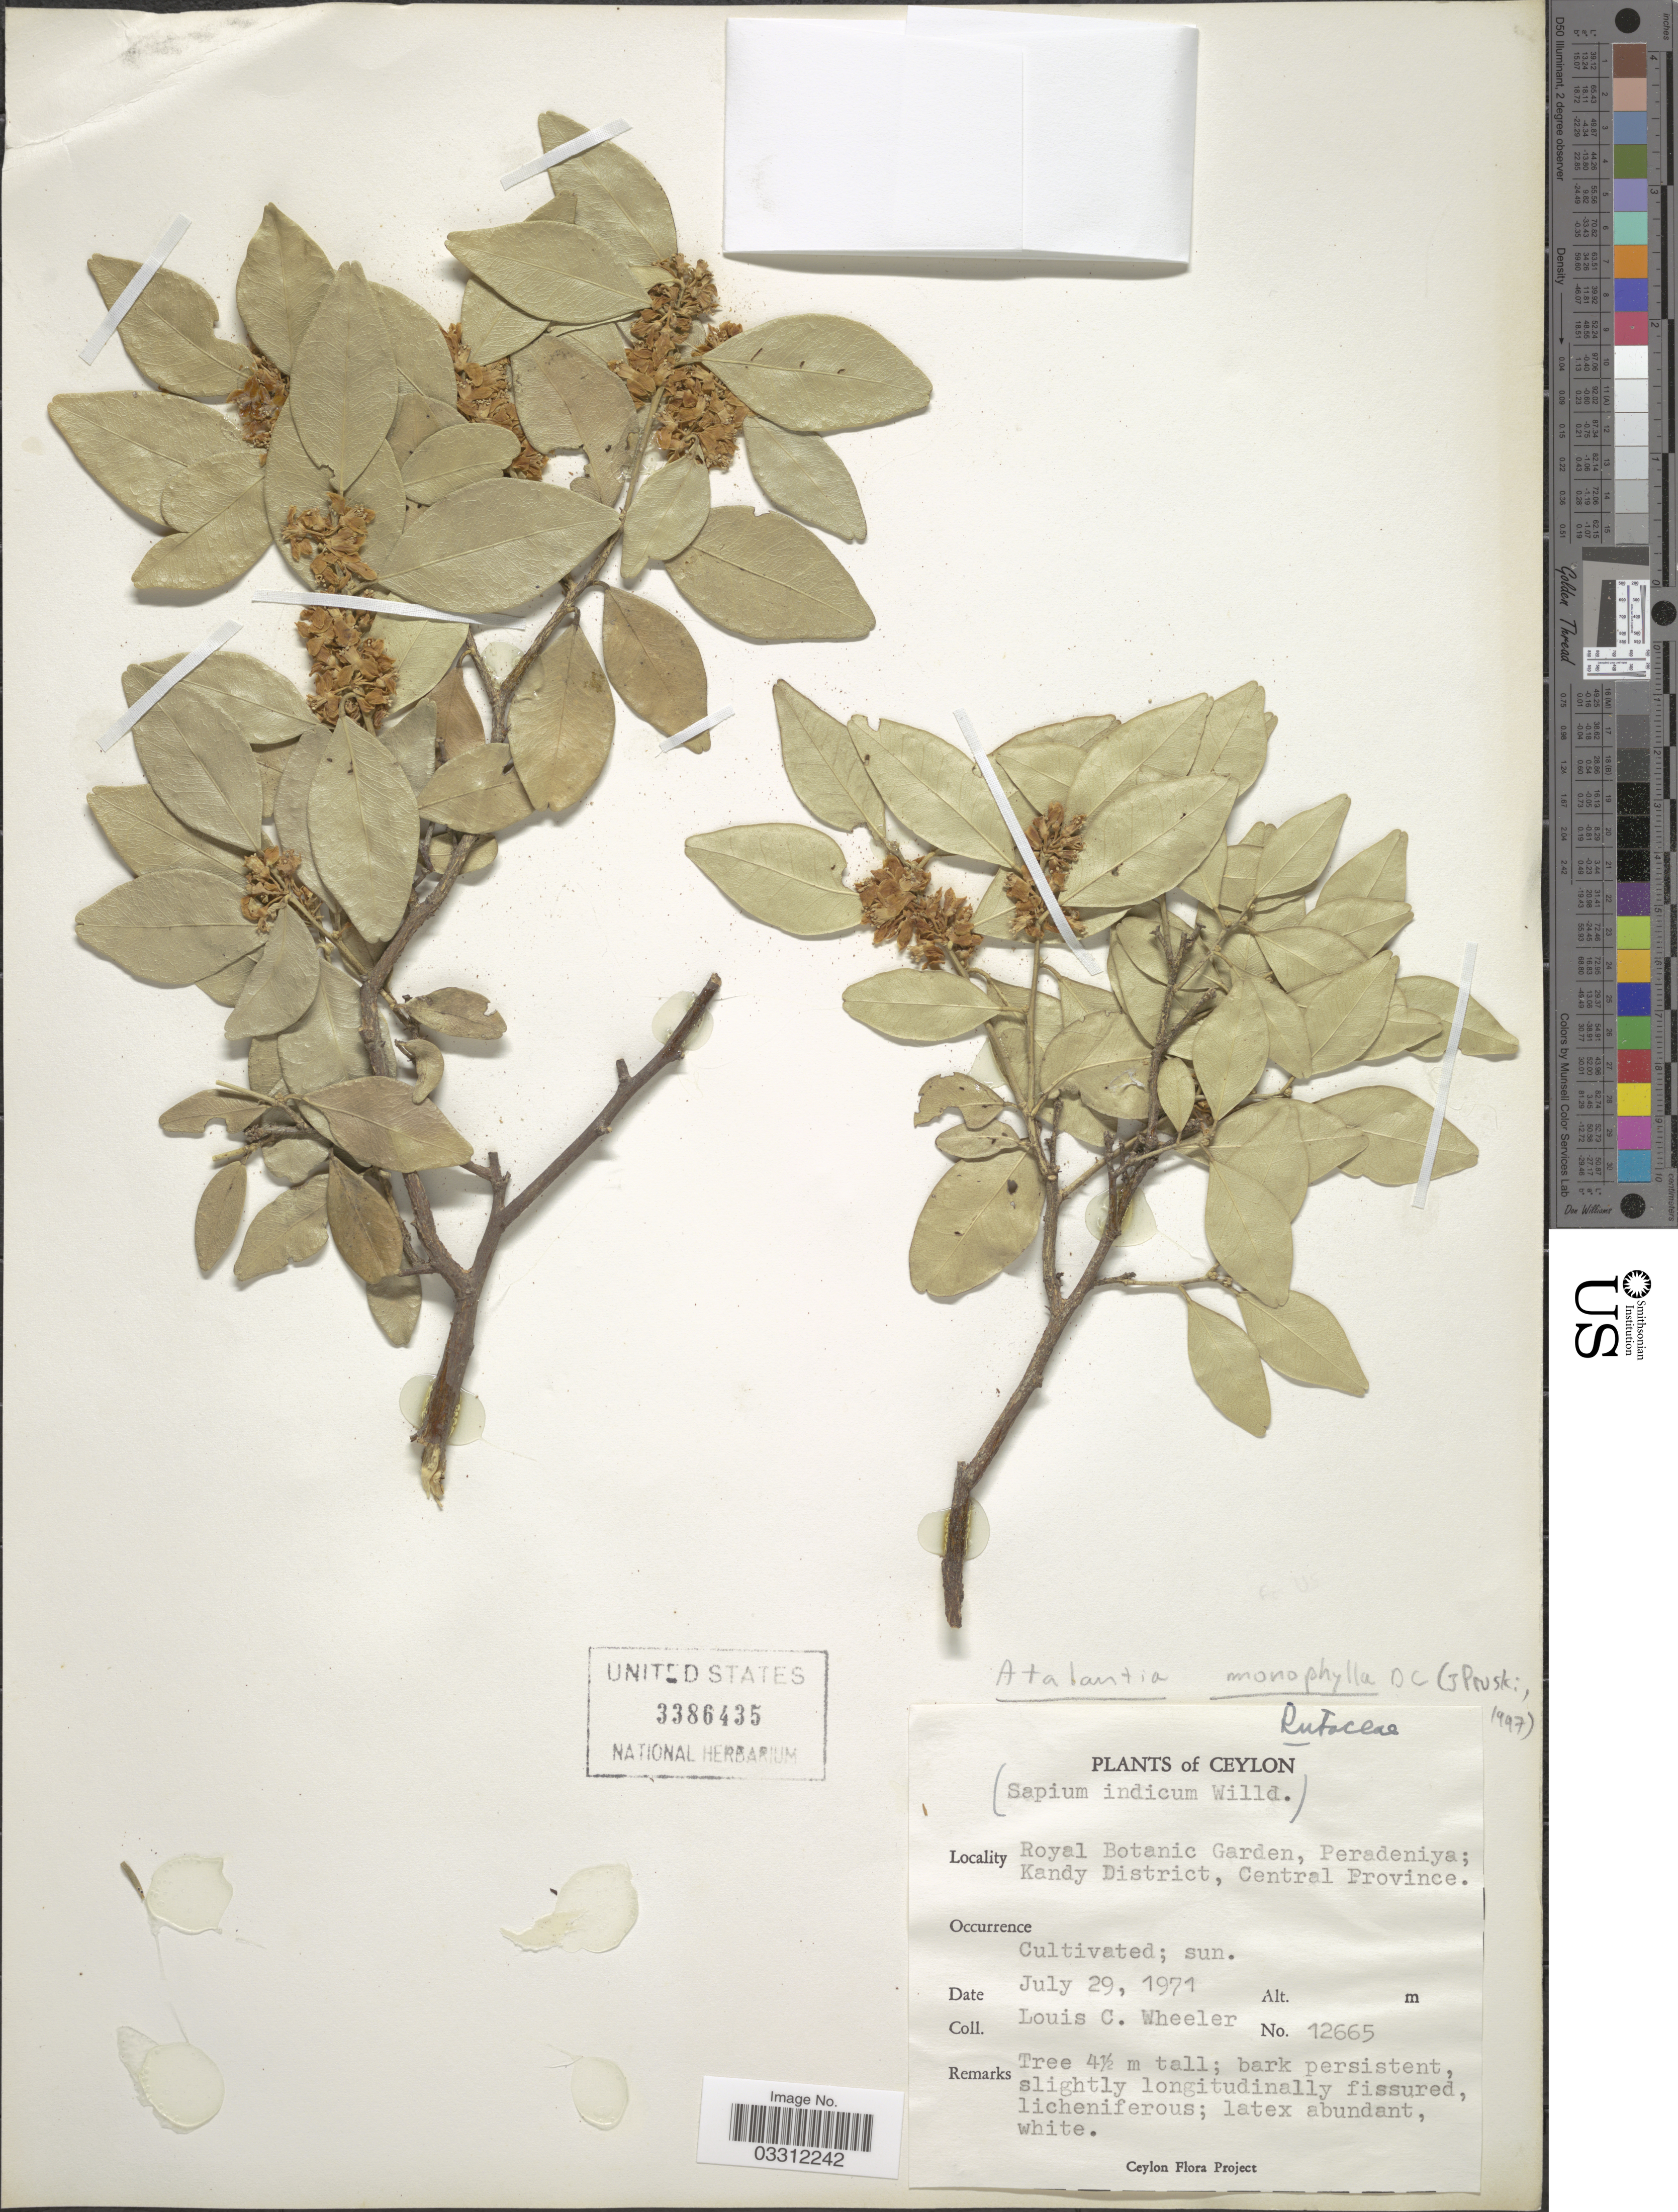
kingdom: Plantae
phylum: Tracheophyta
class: Magnoliopsida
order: Sapindales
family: Rutaceae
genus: Atalantia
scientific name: Atalantia monophylla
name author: (L.) DC.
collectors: L. C. Wheeler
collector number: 12665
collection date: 1971-07-29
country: Sri Lanka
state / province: Central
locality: Ceylon, Royal Botanic Garden, Peradeniya; Kandy District.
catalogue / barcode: US 3386435